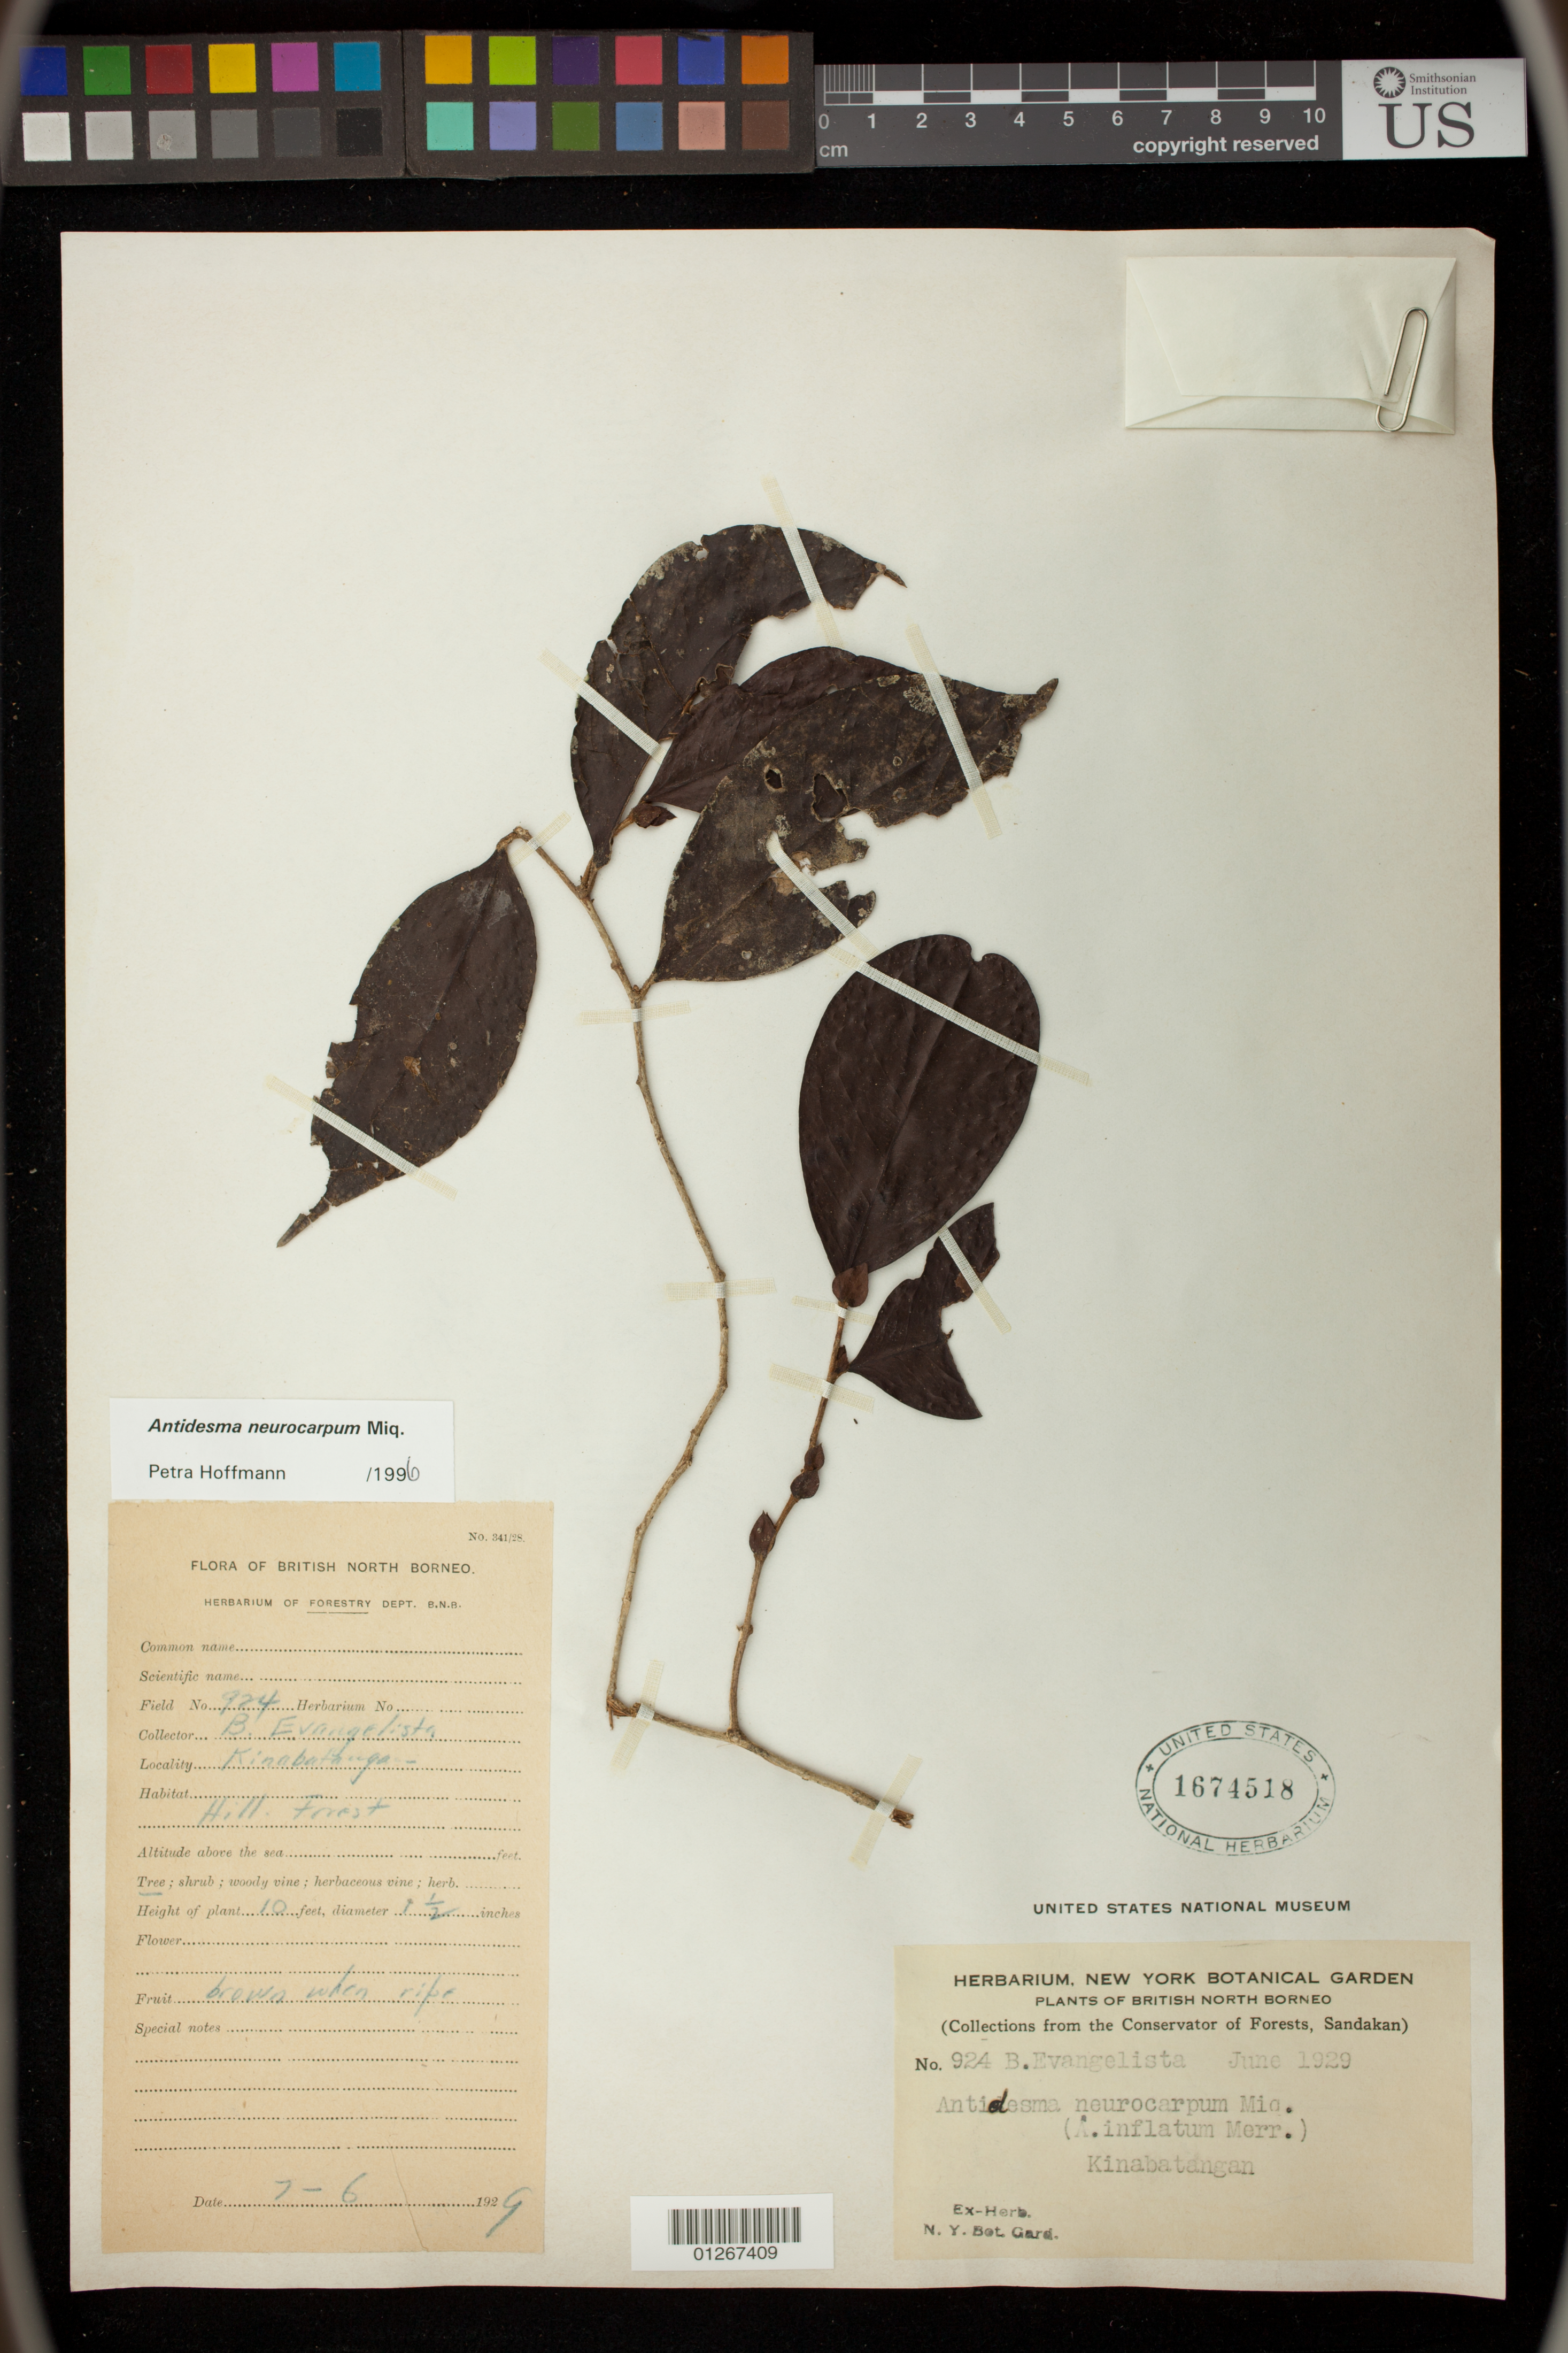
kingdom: Plantae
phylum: Tracheophyta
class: Magnoliopsida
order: Malpighiales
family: Phyllanthaceae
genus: Antidesma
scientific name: Antidesma neurocarpum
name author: Miq.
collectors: B. Evangelista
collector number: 924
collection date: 1929-06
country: Malaysia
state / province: Sabah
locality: Kinabatangan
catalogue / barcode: US 1674518